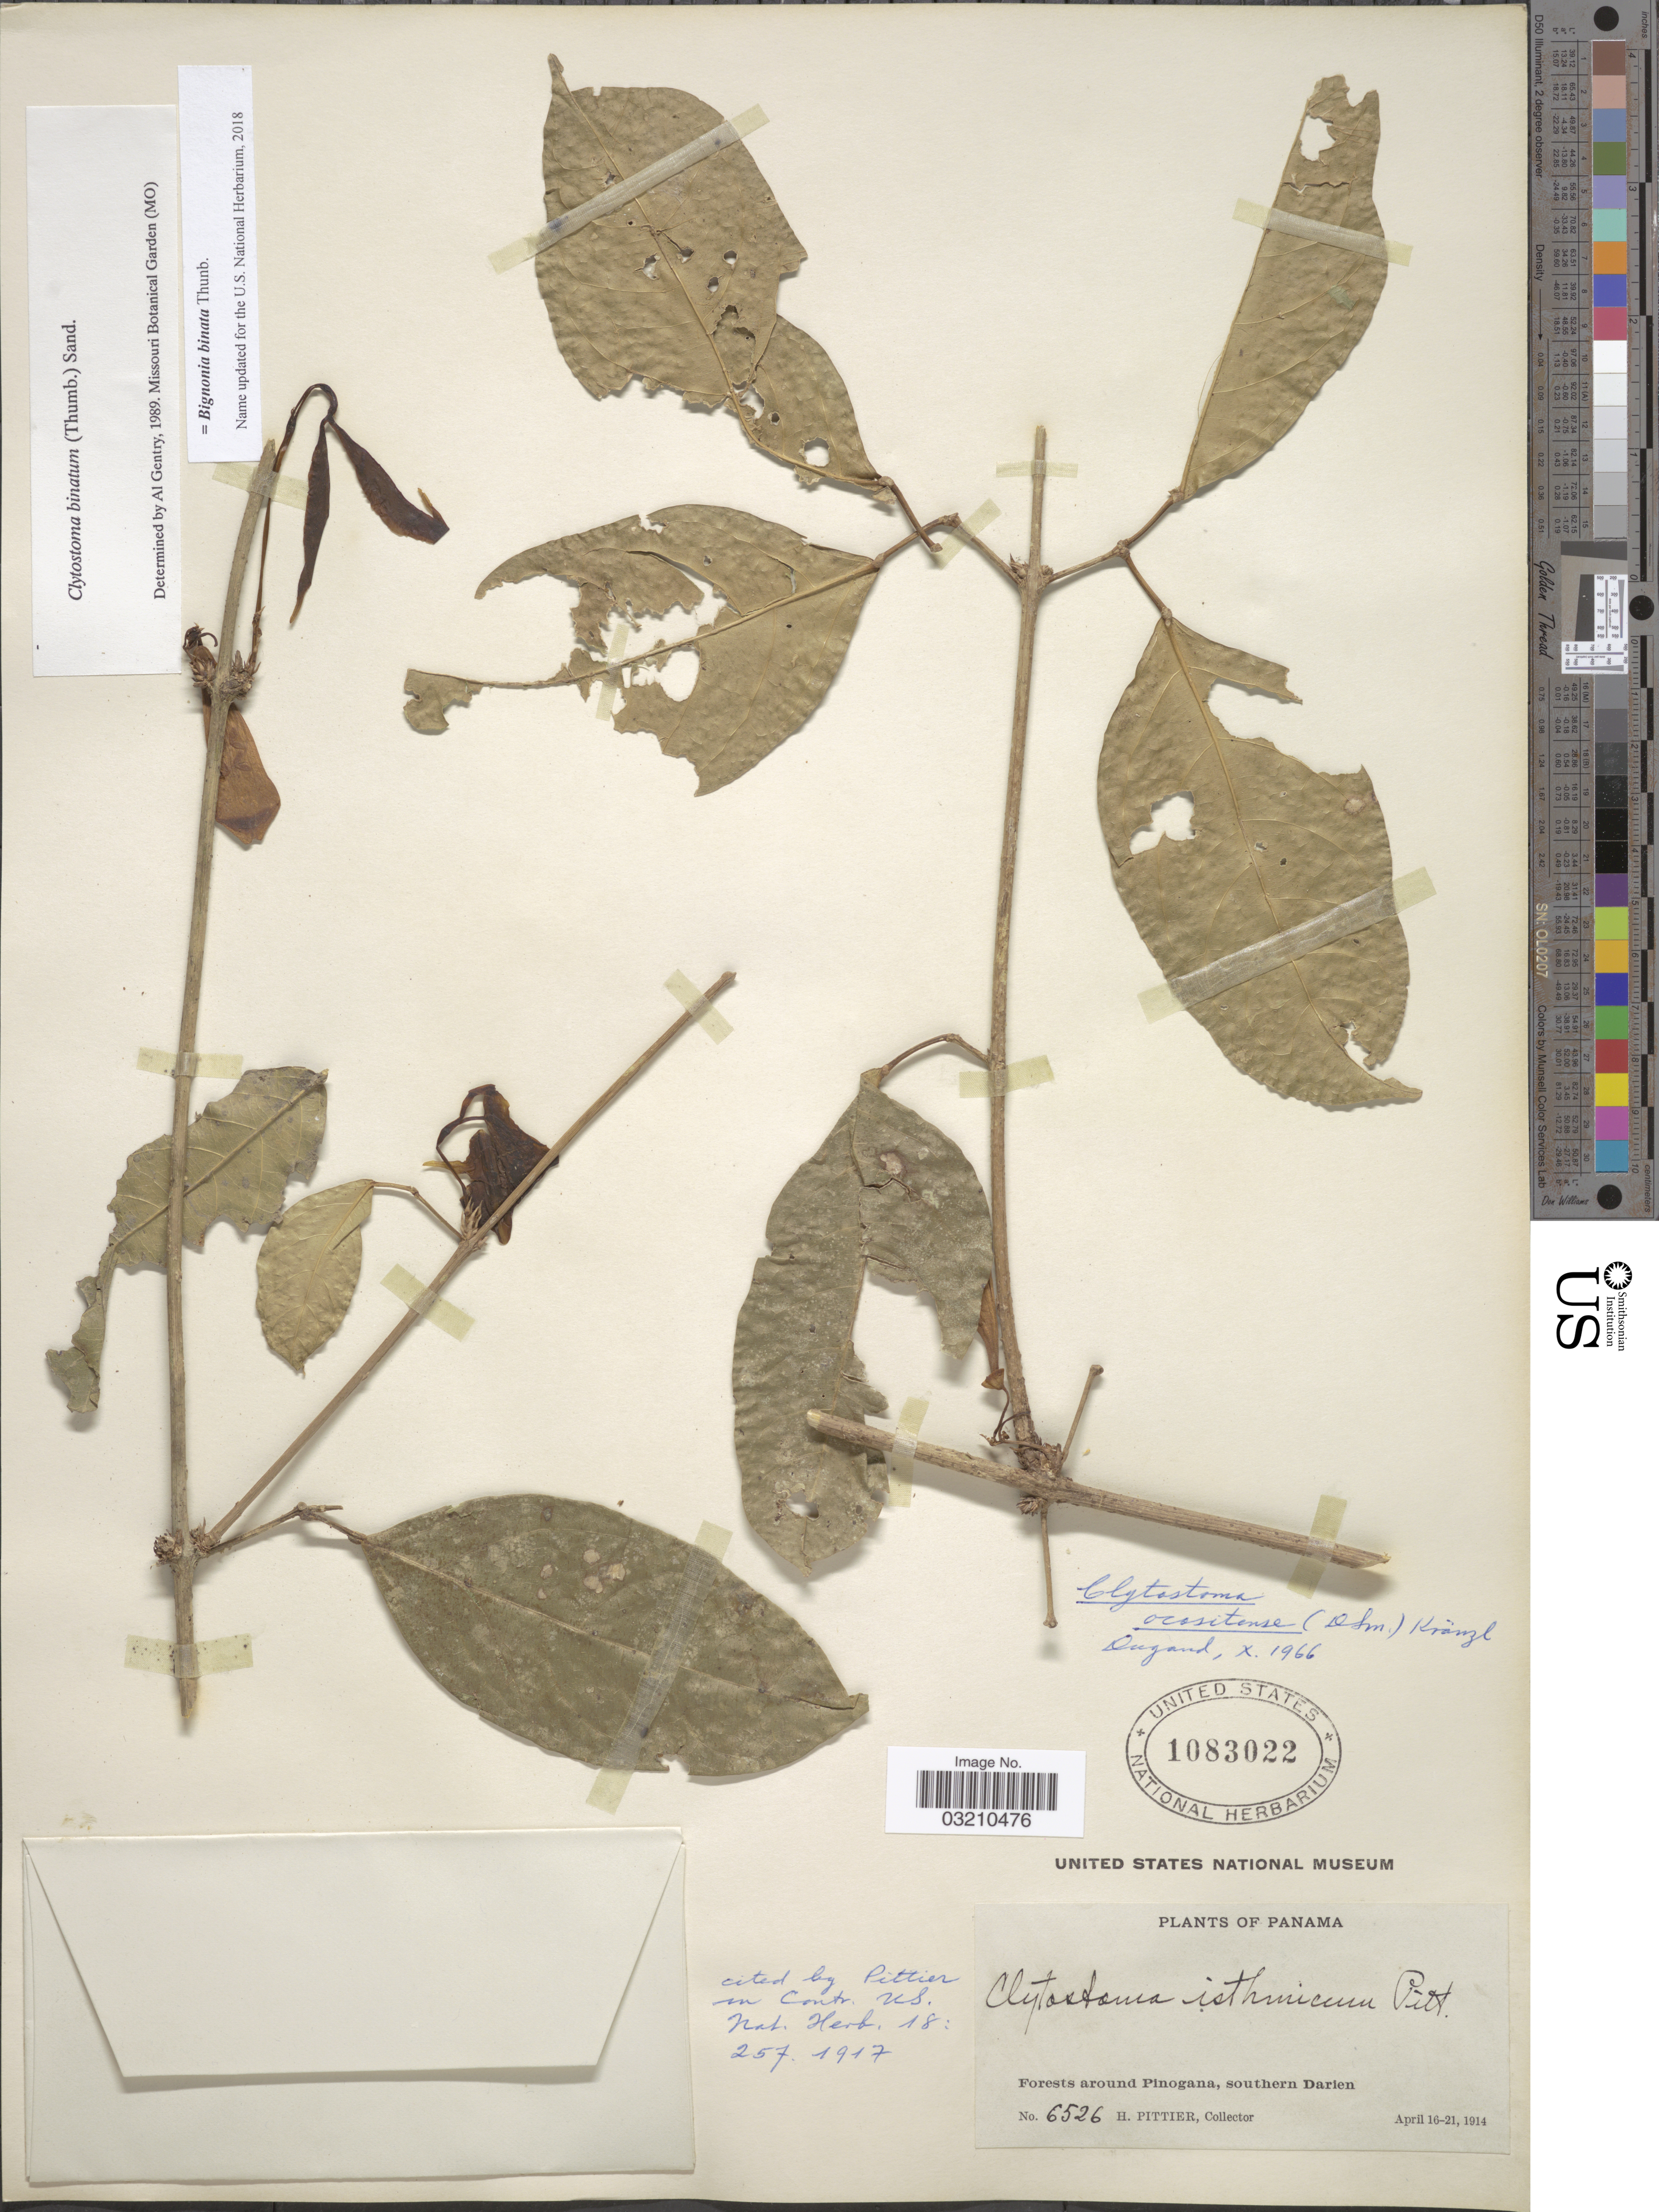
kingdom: Plantae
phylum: Tracheophyta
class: Magnoliopsida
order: Lamiales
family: Bignoniaceae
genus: Bignonia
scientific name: Bignonia binata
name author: Thunb.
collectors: H. F. Pittier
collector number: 6526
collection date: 1914-04-16/1914-04-21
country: Panama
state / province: Darién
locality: Forests around Pinogana, southern Darien.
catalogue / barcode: US 1083022